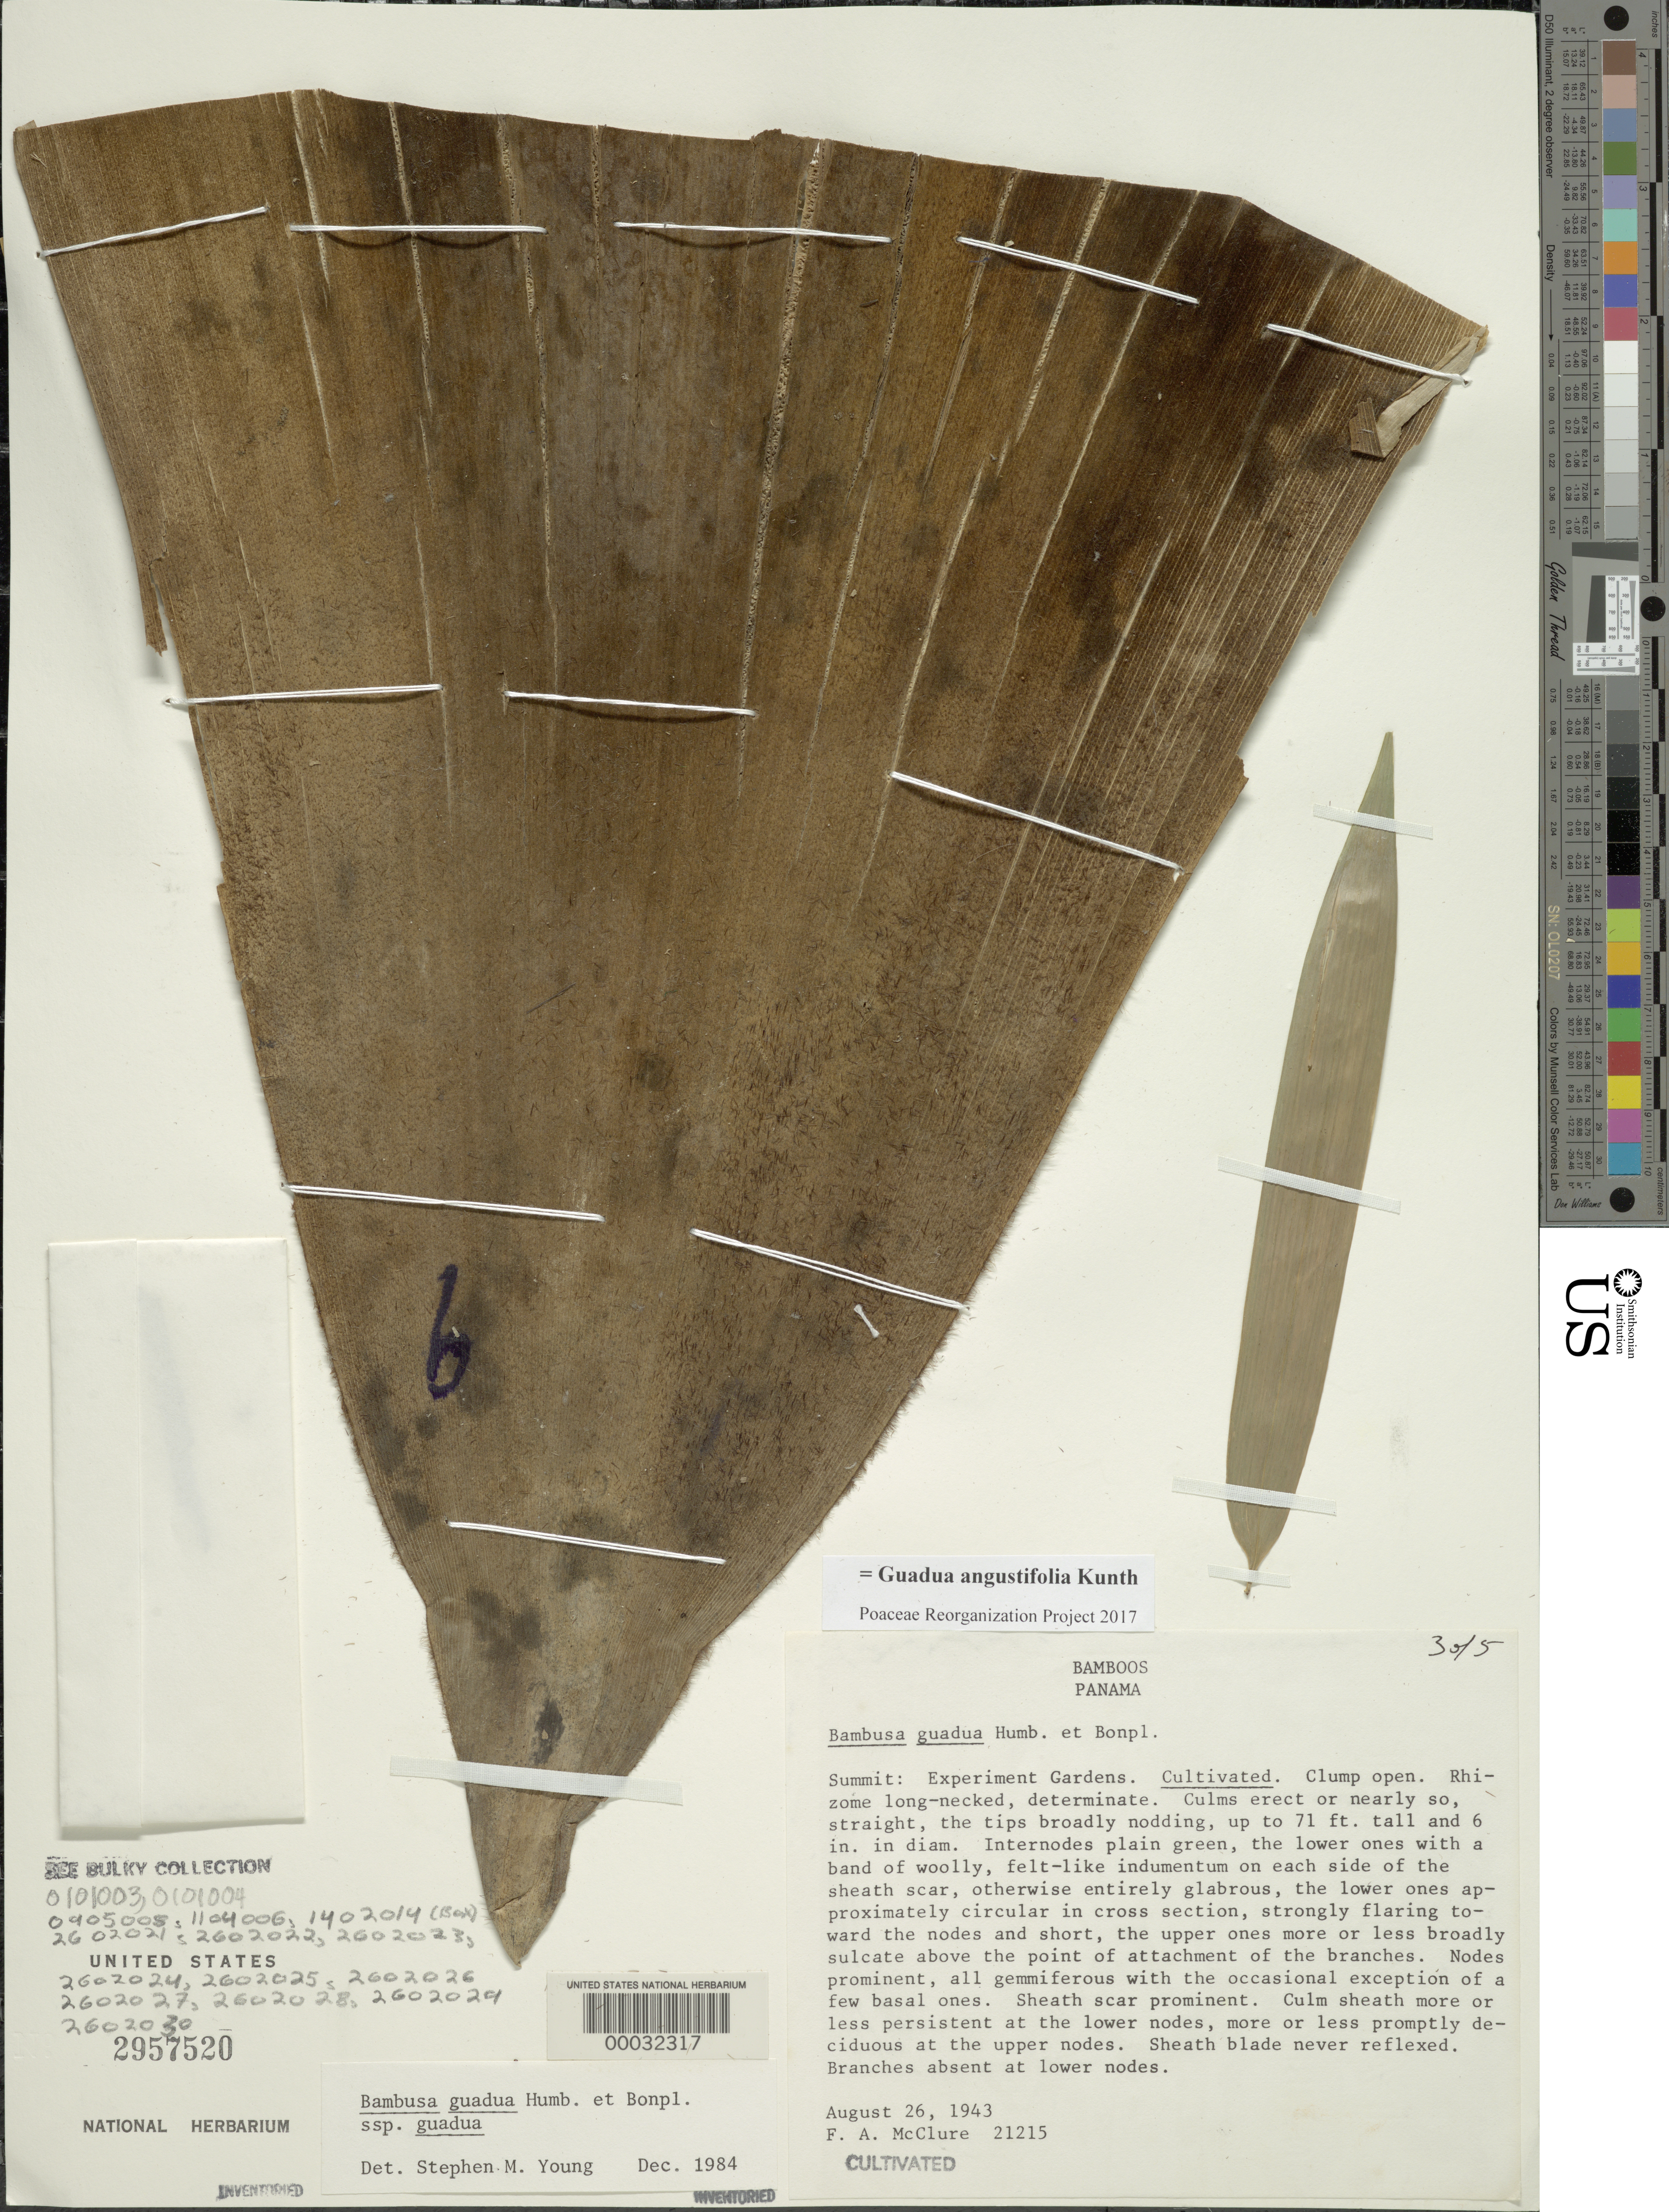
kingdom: Plantae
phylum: Tracheophyta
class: Liliopsida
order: Poales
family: Poaceae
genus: Guadua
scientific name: Guadua angustifolia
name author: Kunth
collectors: F. A. McClure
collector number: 21215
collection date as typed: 26 Aug 1943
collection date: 1943-08-26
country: Panama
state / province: Panamá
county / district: Canal Zone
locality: Experimental Gardens, Summit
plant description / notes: See set of twelve sheets and bulky objects as well.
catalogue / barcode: US 2957520